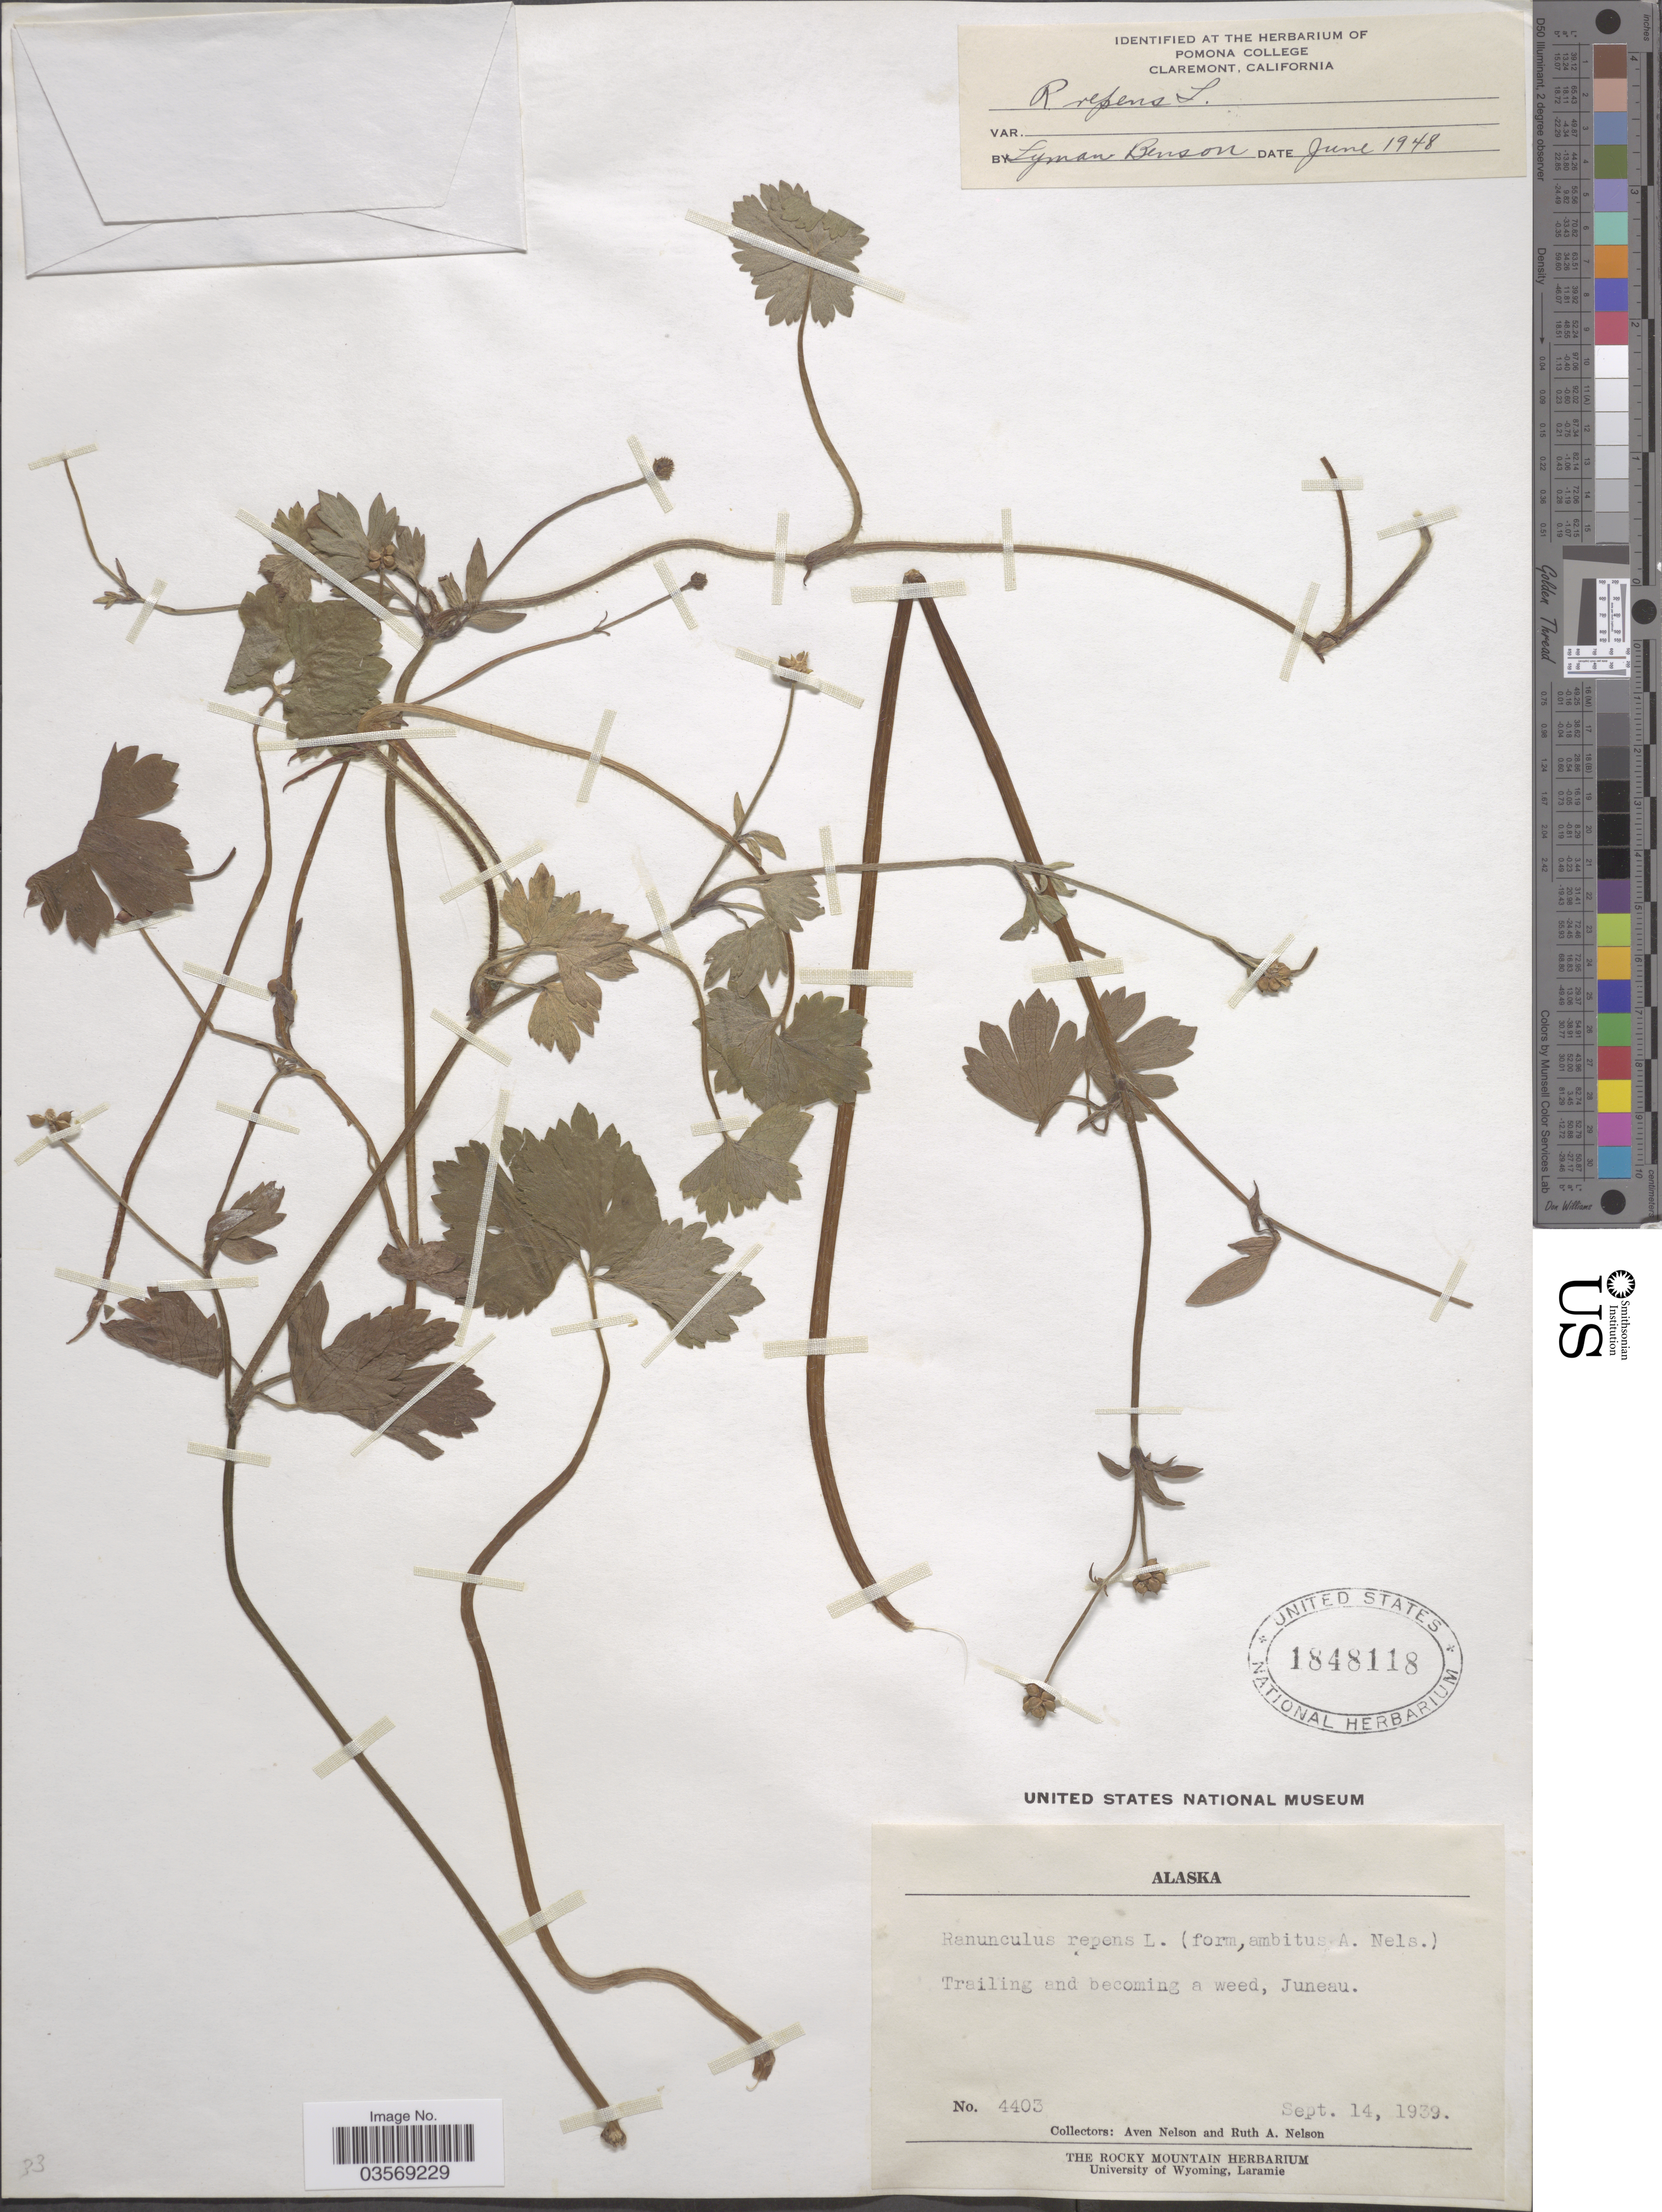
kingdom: Plantae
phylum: Tracheophyta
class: Magnoliopsida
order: Ranunculales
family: Ranunculaceae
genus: Ranunculus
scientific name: Ranunculus repens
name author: L.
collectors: A. Nelson & R. A. Nelson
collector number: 4403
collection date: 1939-09-14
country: United States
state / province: Alaska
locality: Juneau.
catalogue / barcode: US 1848118